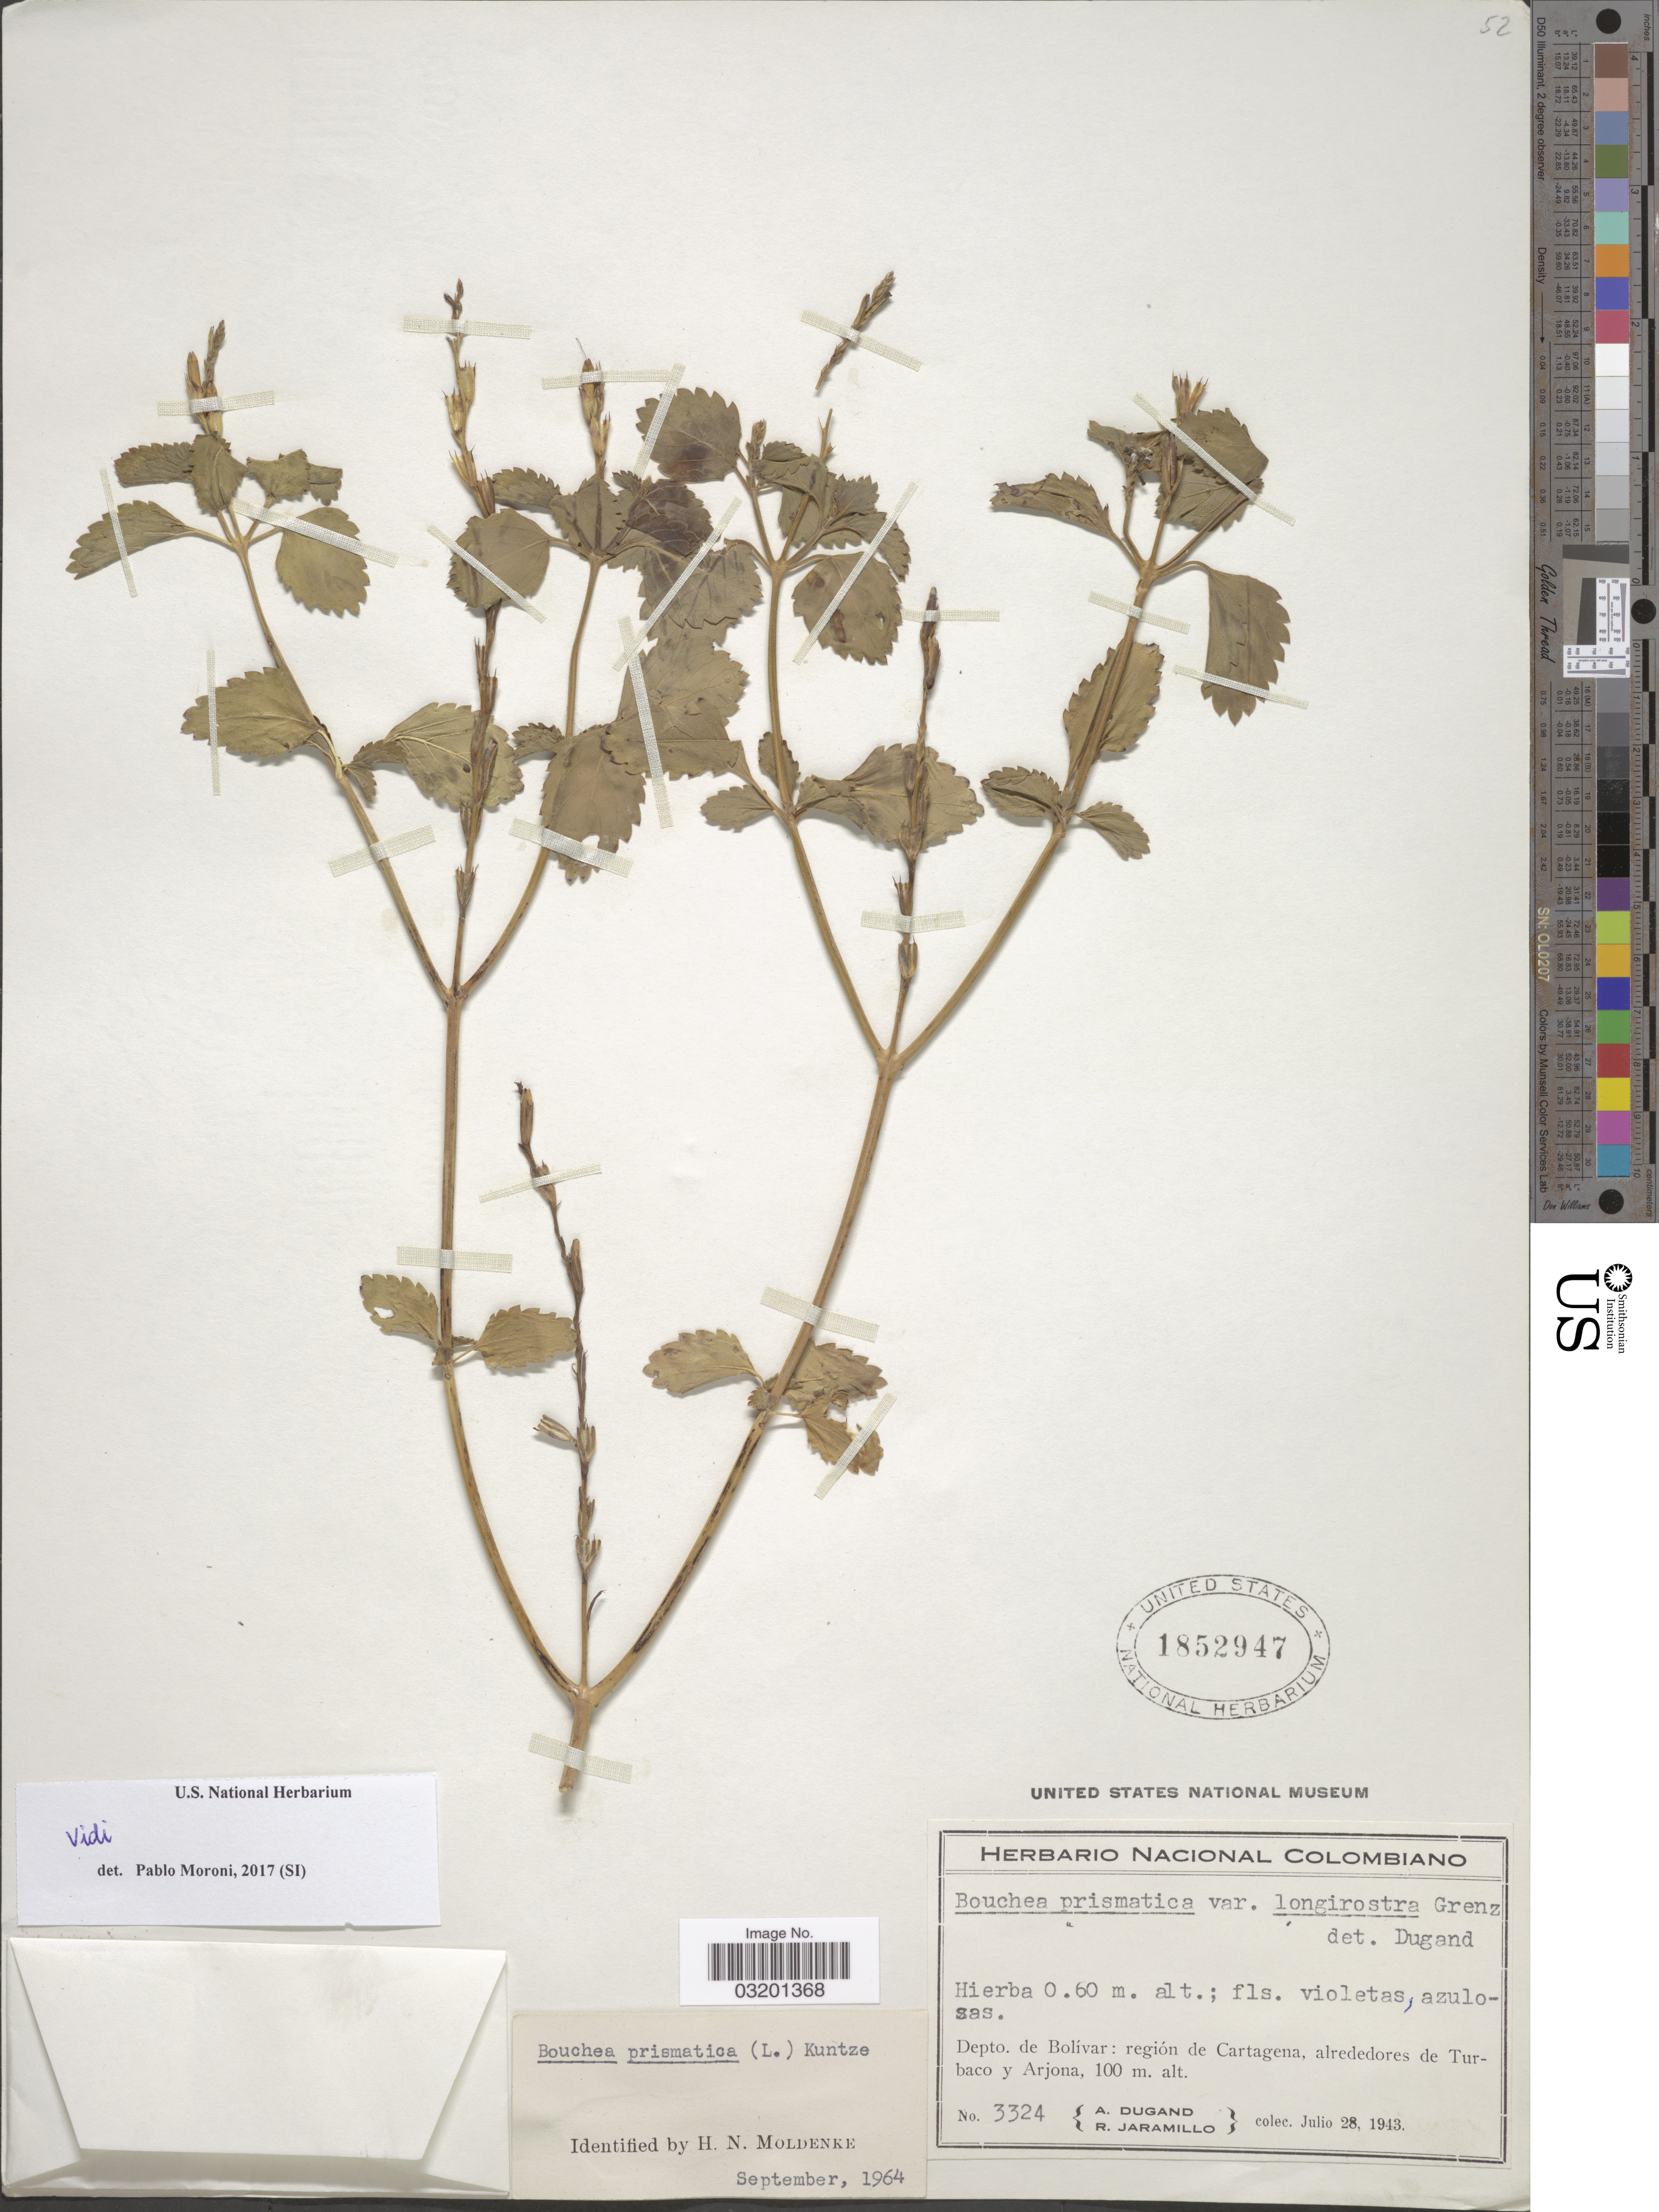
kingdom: Plantae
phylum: Tracheophyta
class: Magnoliopsida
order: Lamiales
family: Verbenaceae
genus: Bouchea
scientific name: Bouchea prismatica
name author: (L.) Kuntze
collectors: A. Dugand & R. Jaramillo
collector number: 3324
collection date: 1943-07-28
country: Colombia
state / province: Bolívar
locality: Depto. de Bolívar: región de Cartagena, alrededores de Turbaco y Arjona.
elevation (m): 100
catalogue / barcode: US 1852947